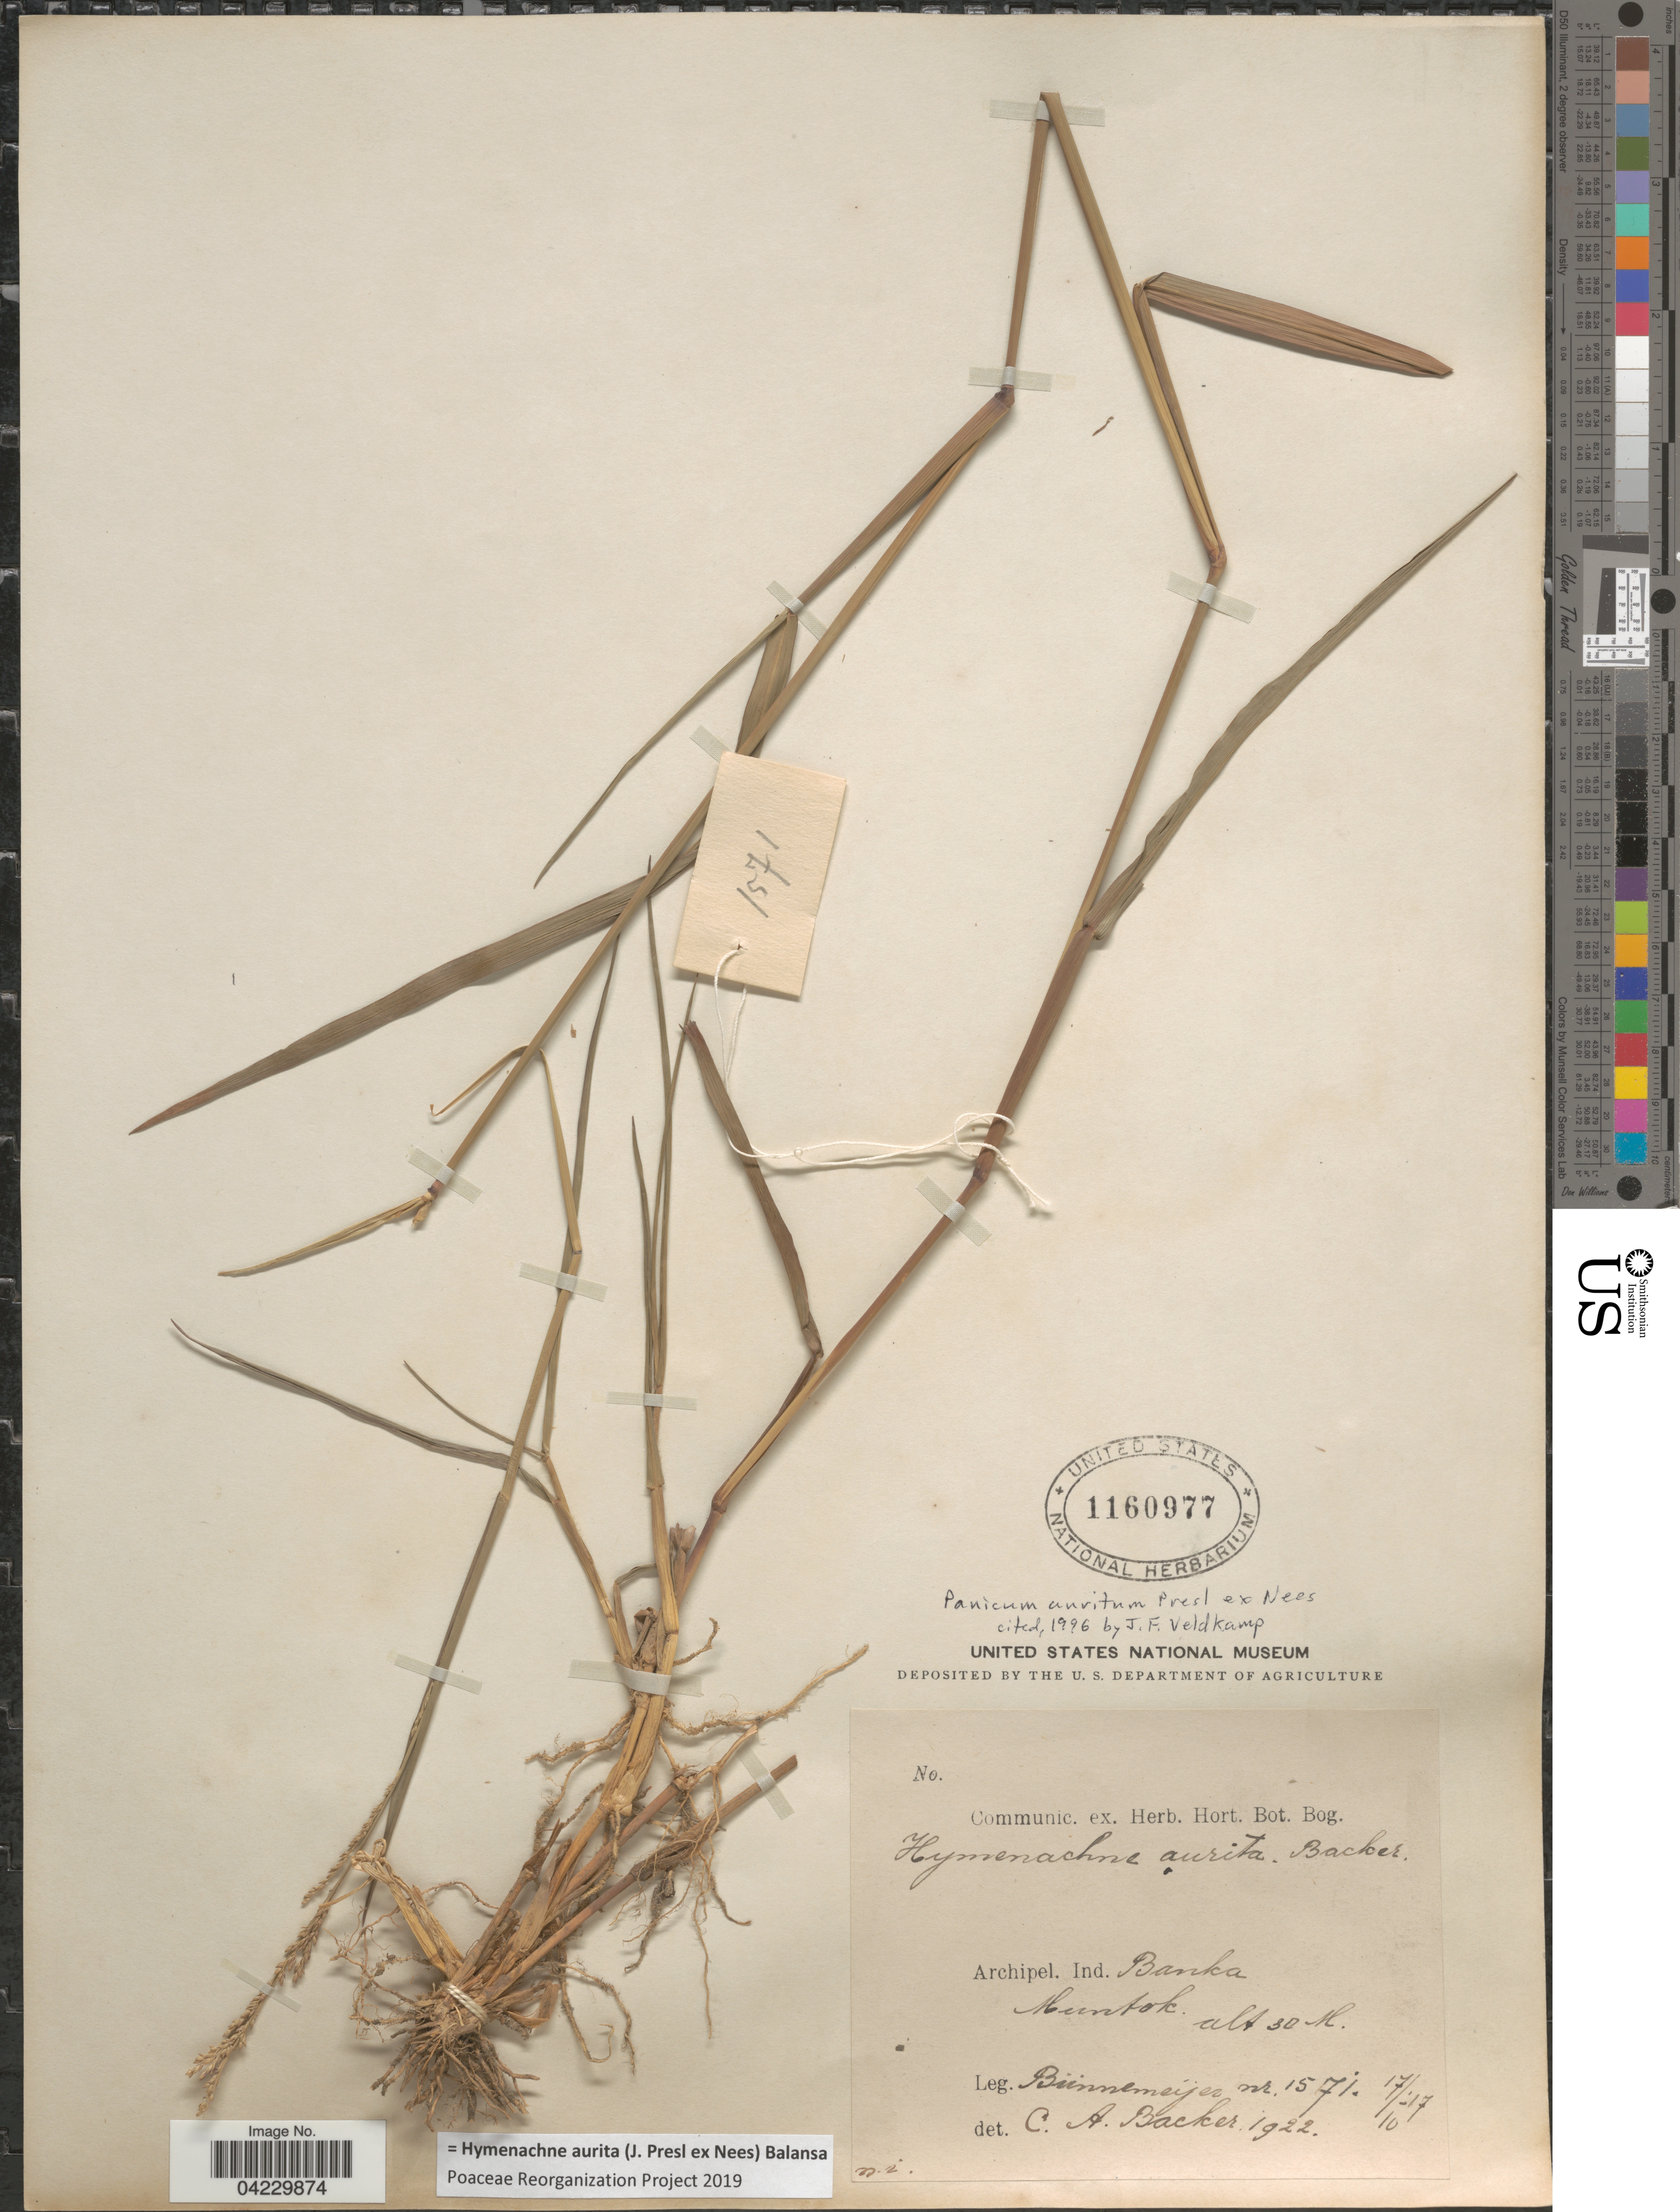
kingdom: Plantae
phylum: Tracheophyta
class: Liliopsida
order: Poales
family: Poaceae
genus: Hymenachne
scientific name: Hymenachne aurita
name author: (J. Presl ex Nees) Balansa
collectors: Bunnemeyer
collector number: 1571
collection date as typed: Transcribed d/m/y: 17/10/17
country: Indonesia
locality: Archipel. Ind. Banka Huntok.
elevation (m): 30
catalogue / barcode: US 1160977